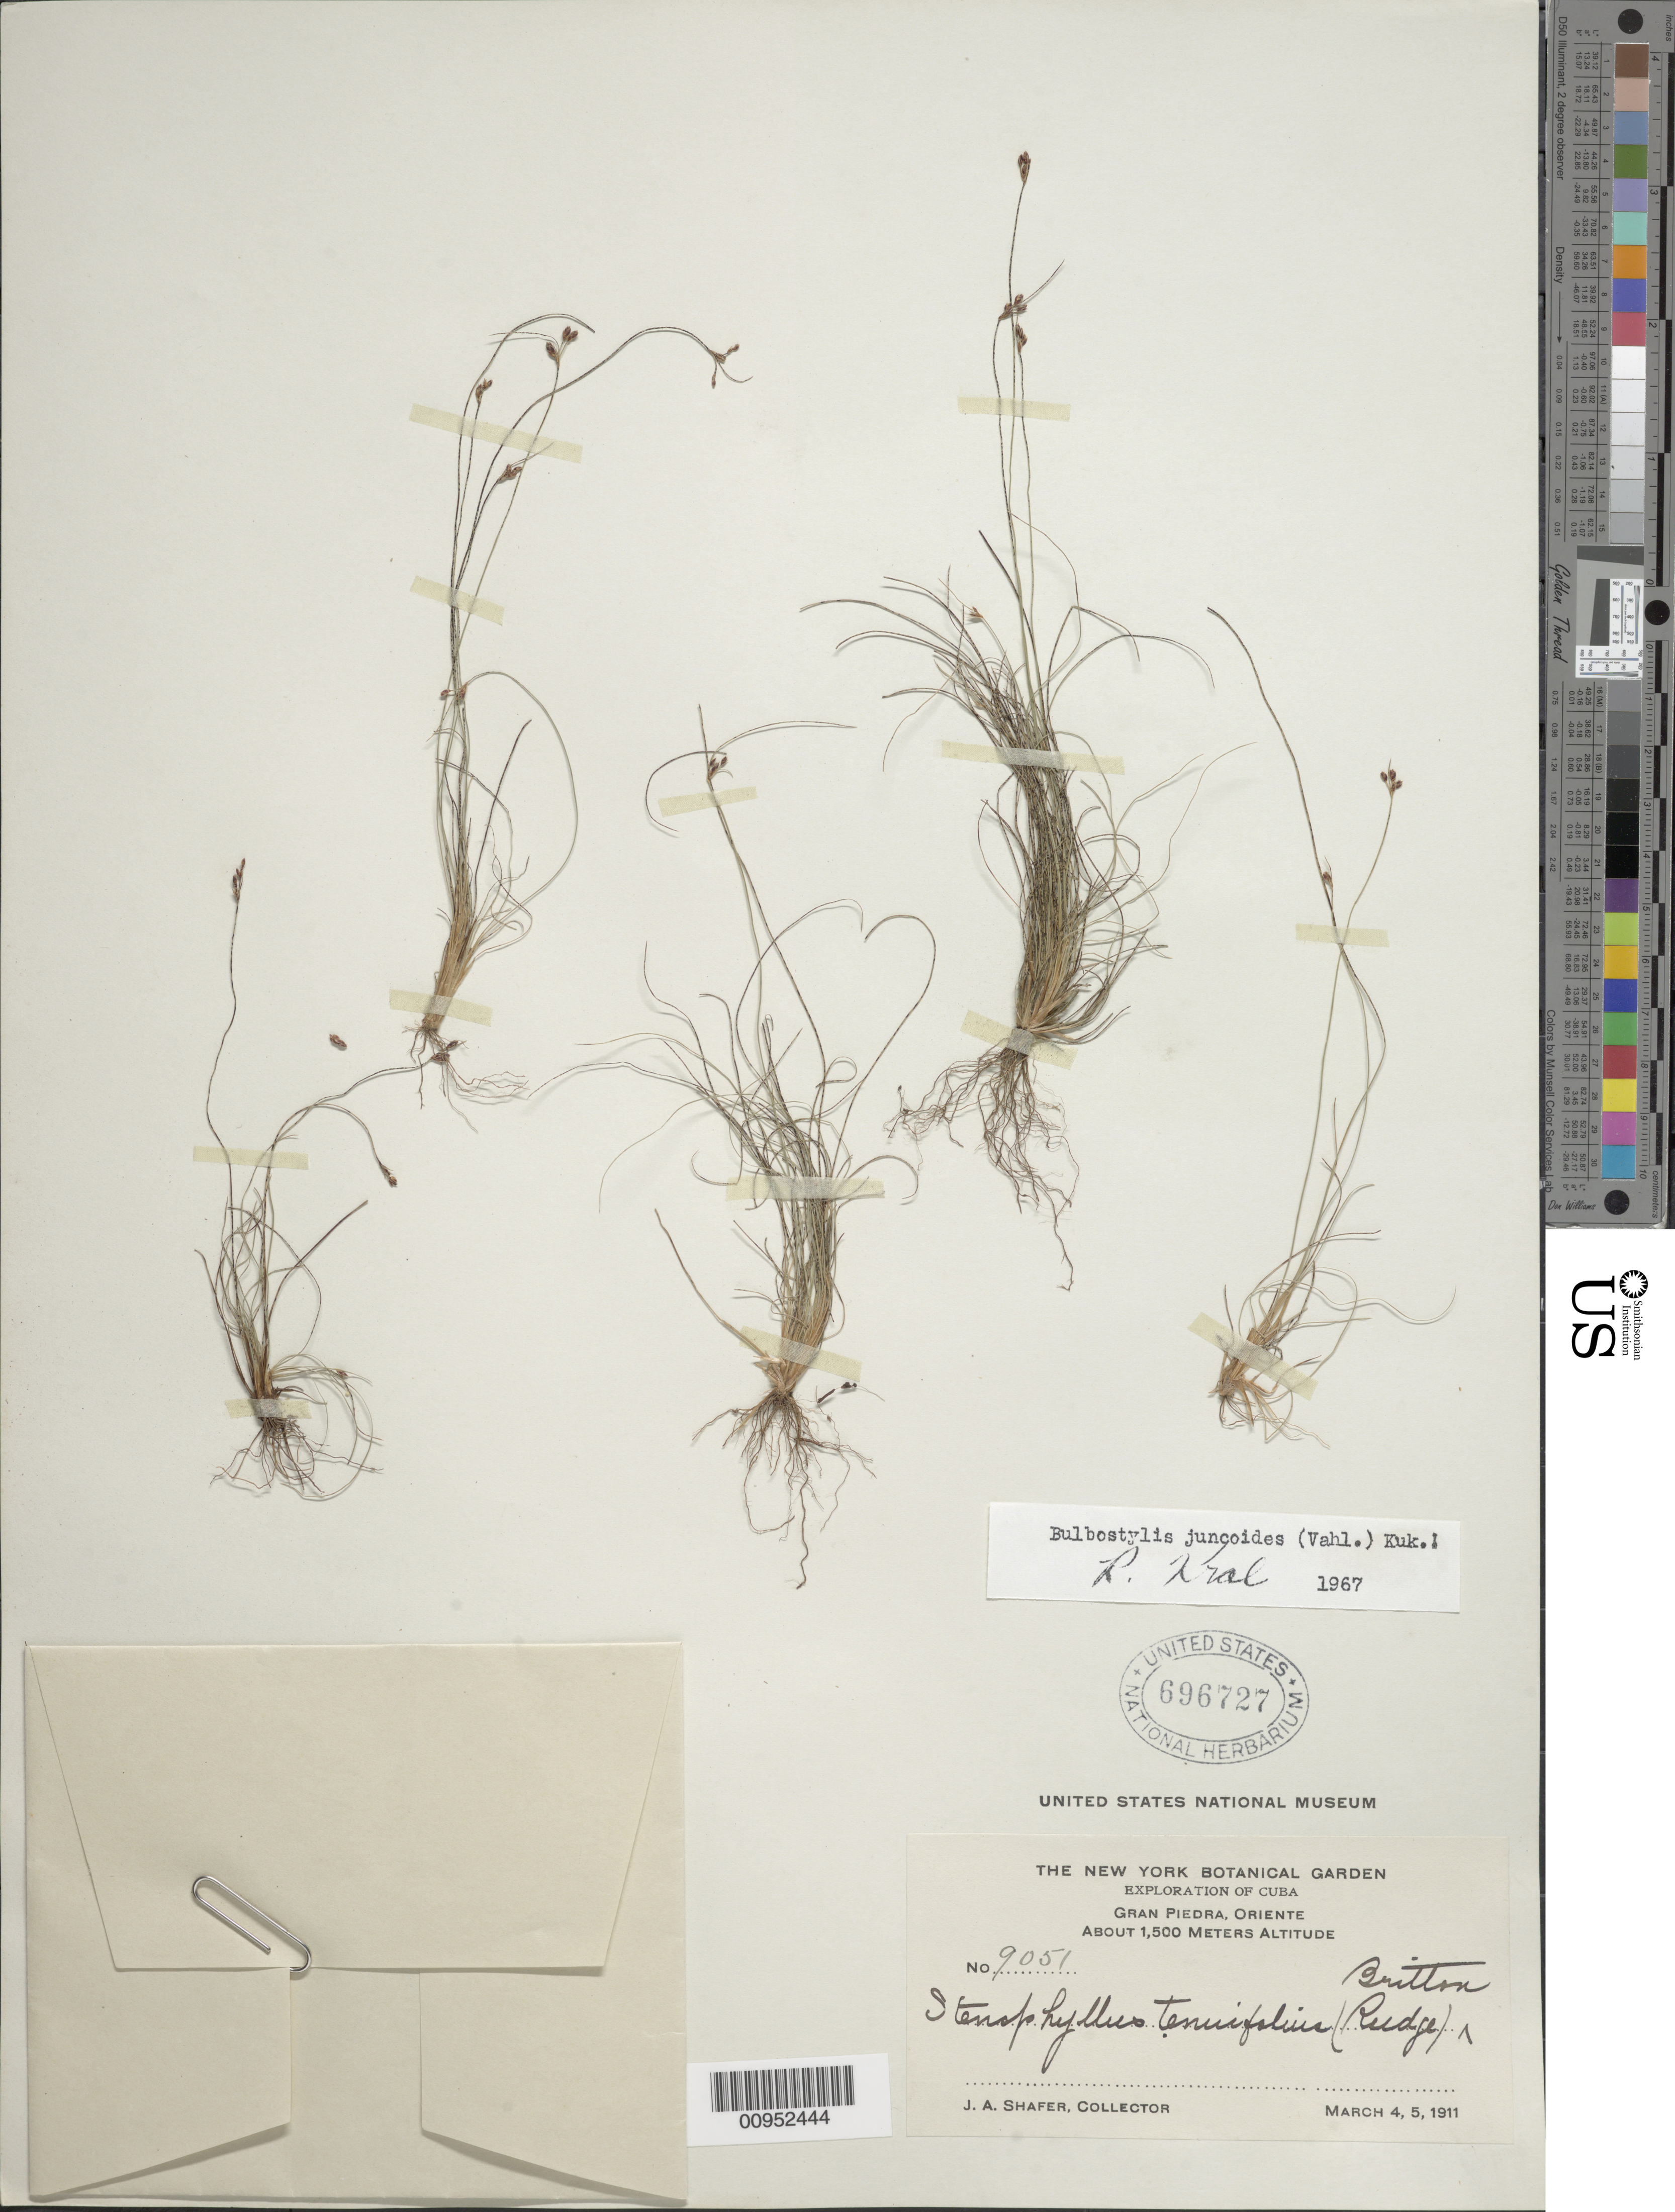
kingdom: Plantae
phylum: Tracheophyta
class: Liliopsida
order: Poales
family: Cyperaceae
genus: Bulbostylis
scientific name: Bulbostylis juncoides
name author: (Vahl) Kük. ex Herter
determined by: Kral, Robert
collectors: J. A. Shafer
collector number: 9051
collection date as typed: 04 Mar 1911 to 05 Mar 1911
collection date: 1911-03-04/1911-03-05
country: Cuba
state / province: Oriente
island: Cuba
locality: Gran Piedra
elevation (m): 1500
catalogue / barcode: US 696727